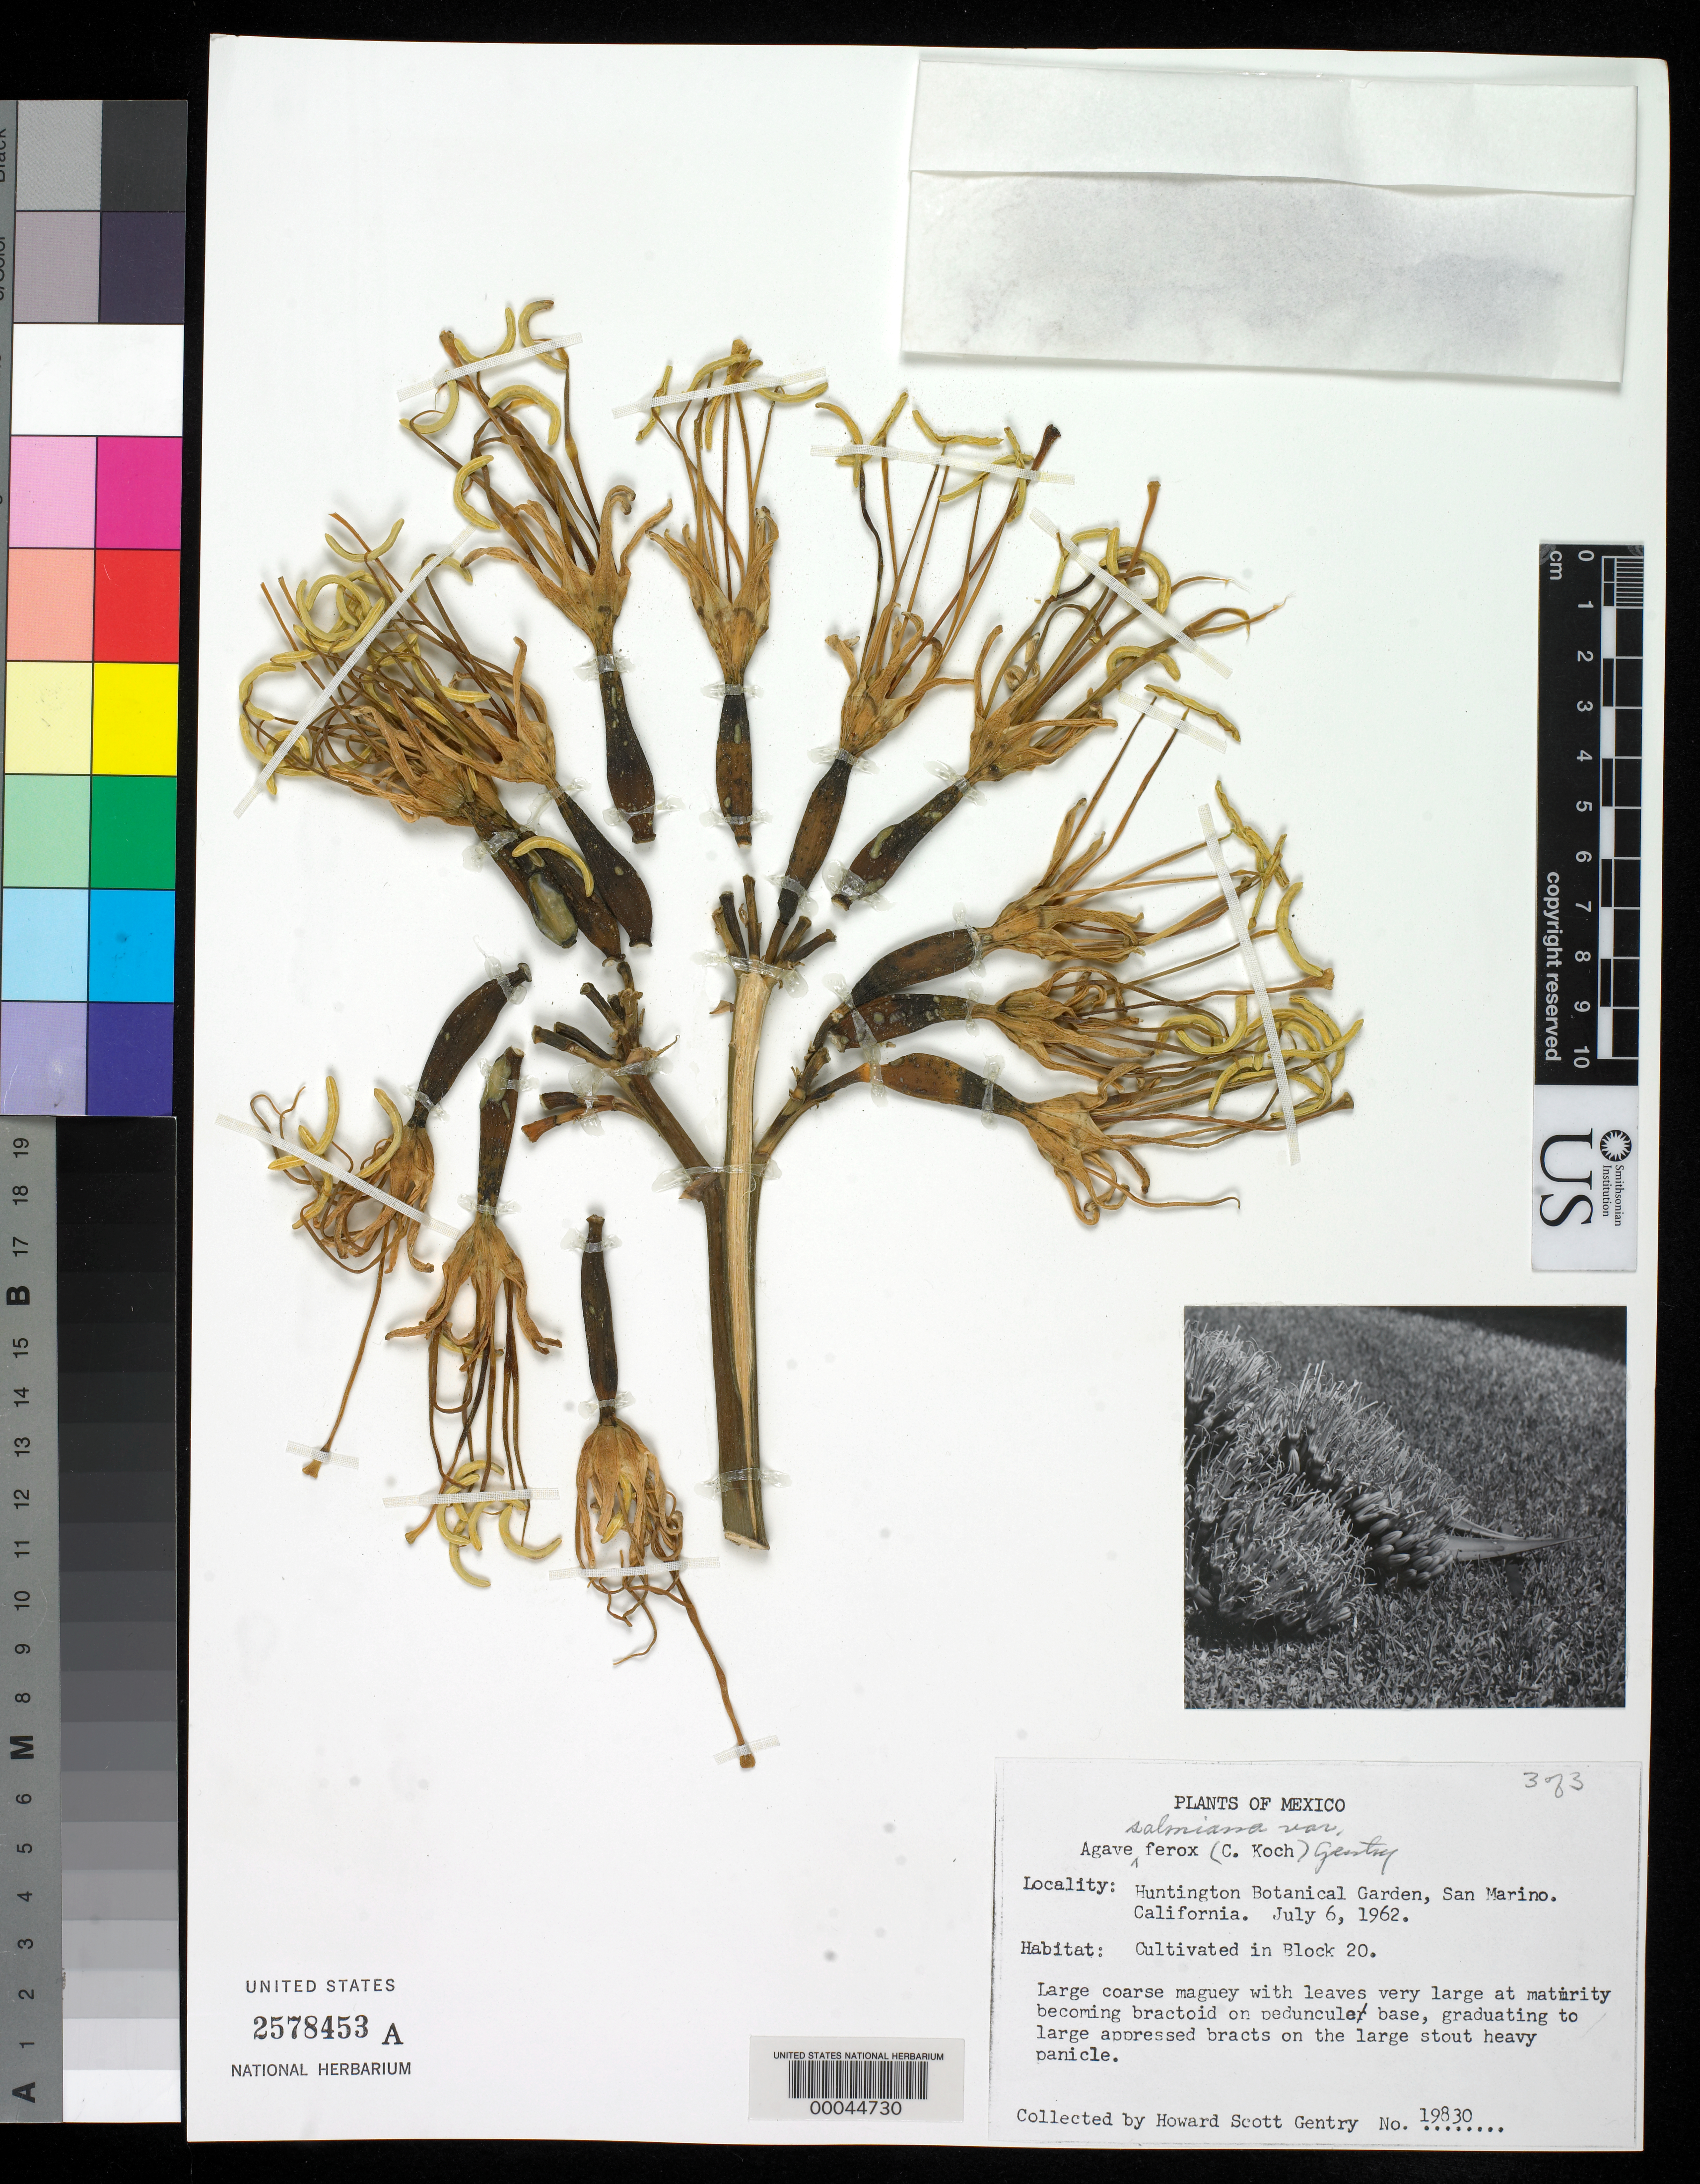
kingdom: Plantae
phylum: Tracheophyta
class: Liliopsida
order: Asparagales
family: Asparagaceae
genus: Agave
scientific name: Agave salmiana var. ferox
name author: (K. Koch) Gentry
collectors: H. S. Gentry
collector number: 19830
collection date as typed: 06 Jul 1962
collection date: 1962-07-06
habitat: Cultivated in block 20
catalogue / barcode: US 2578453A